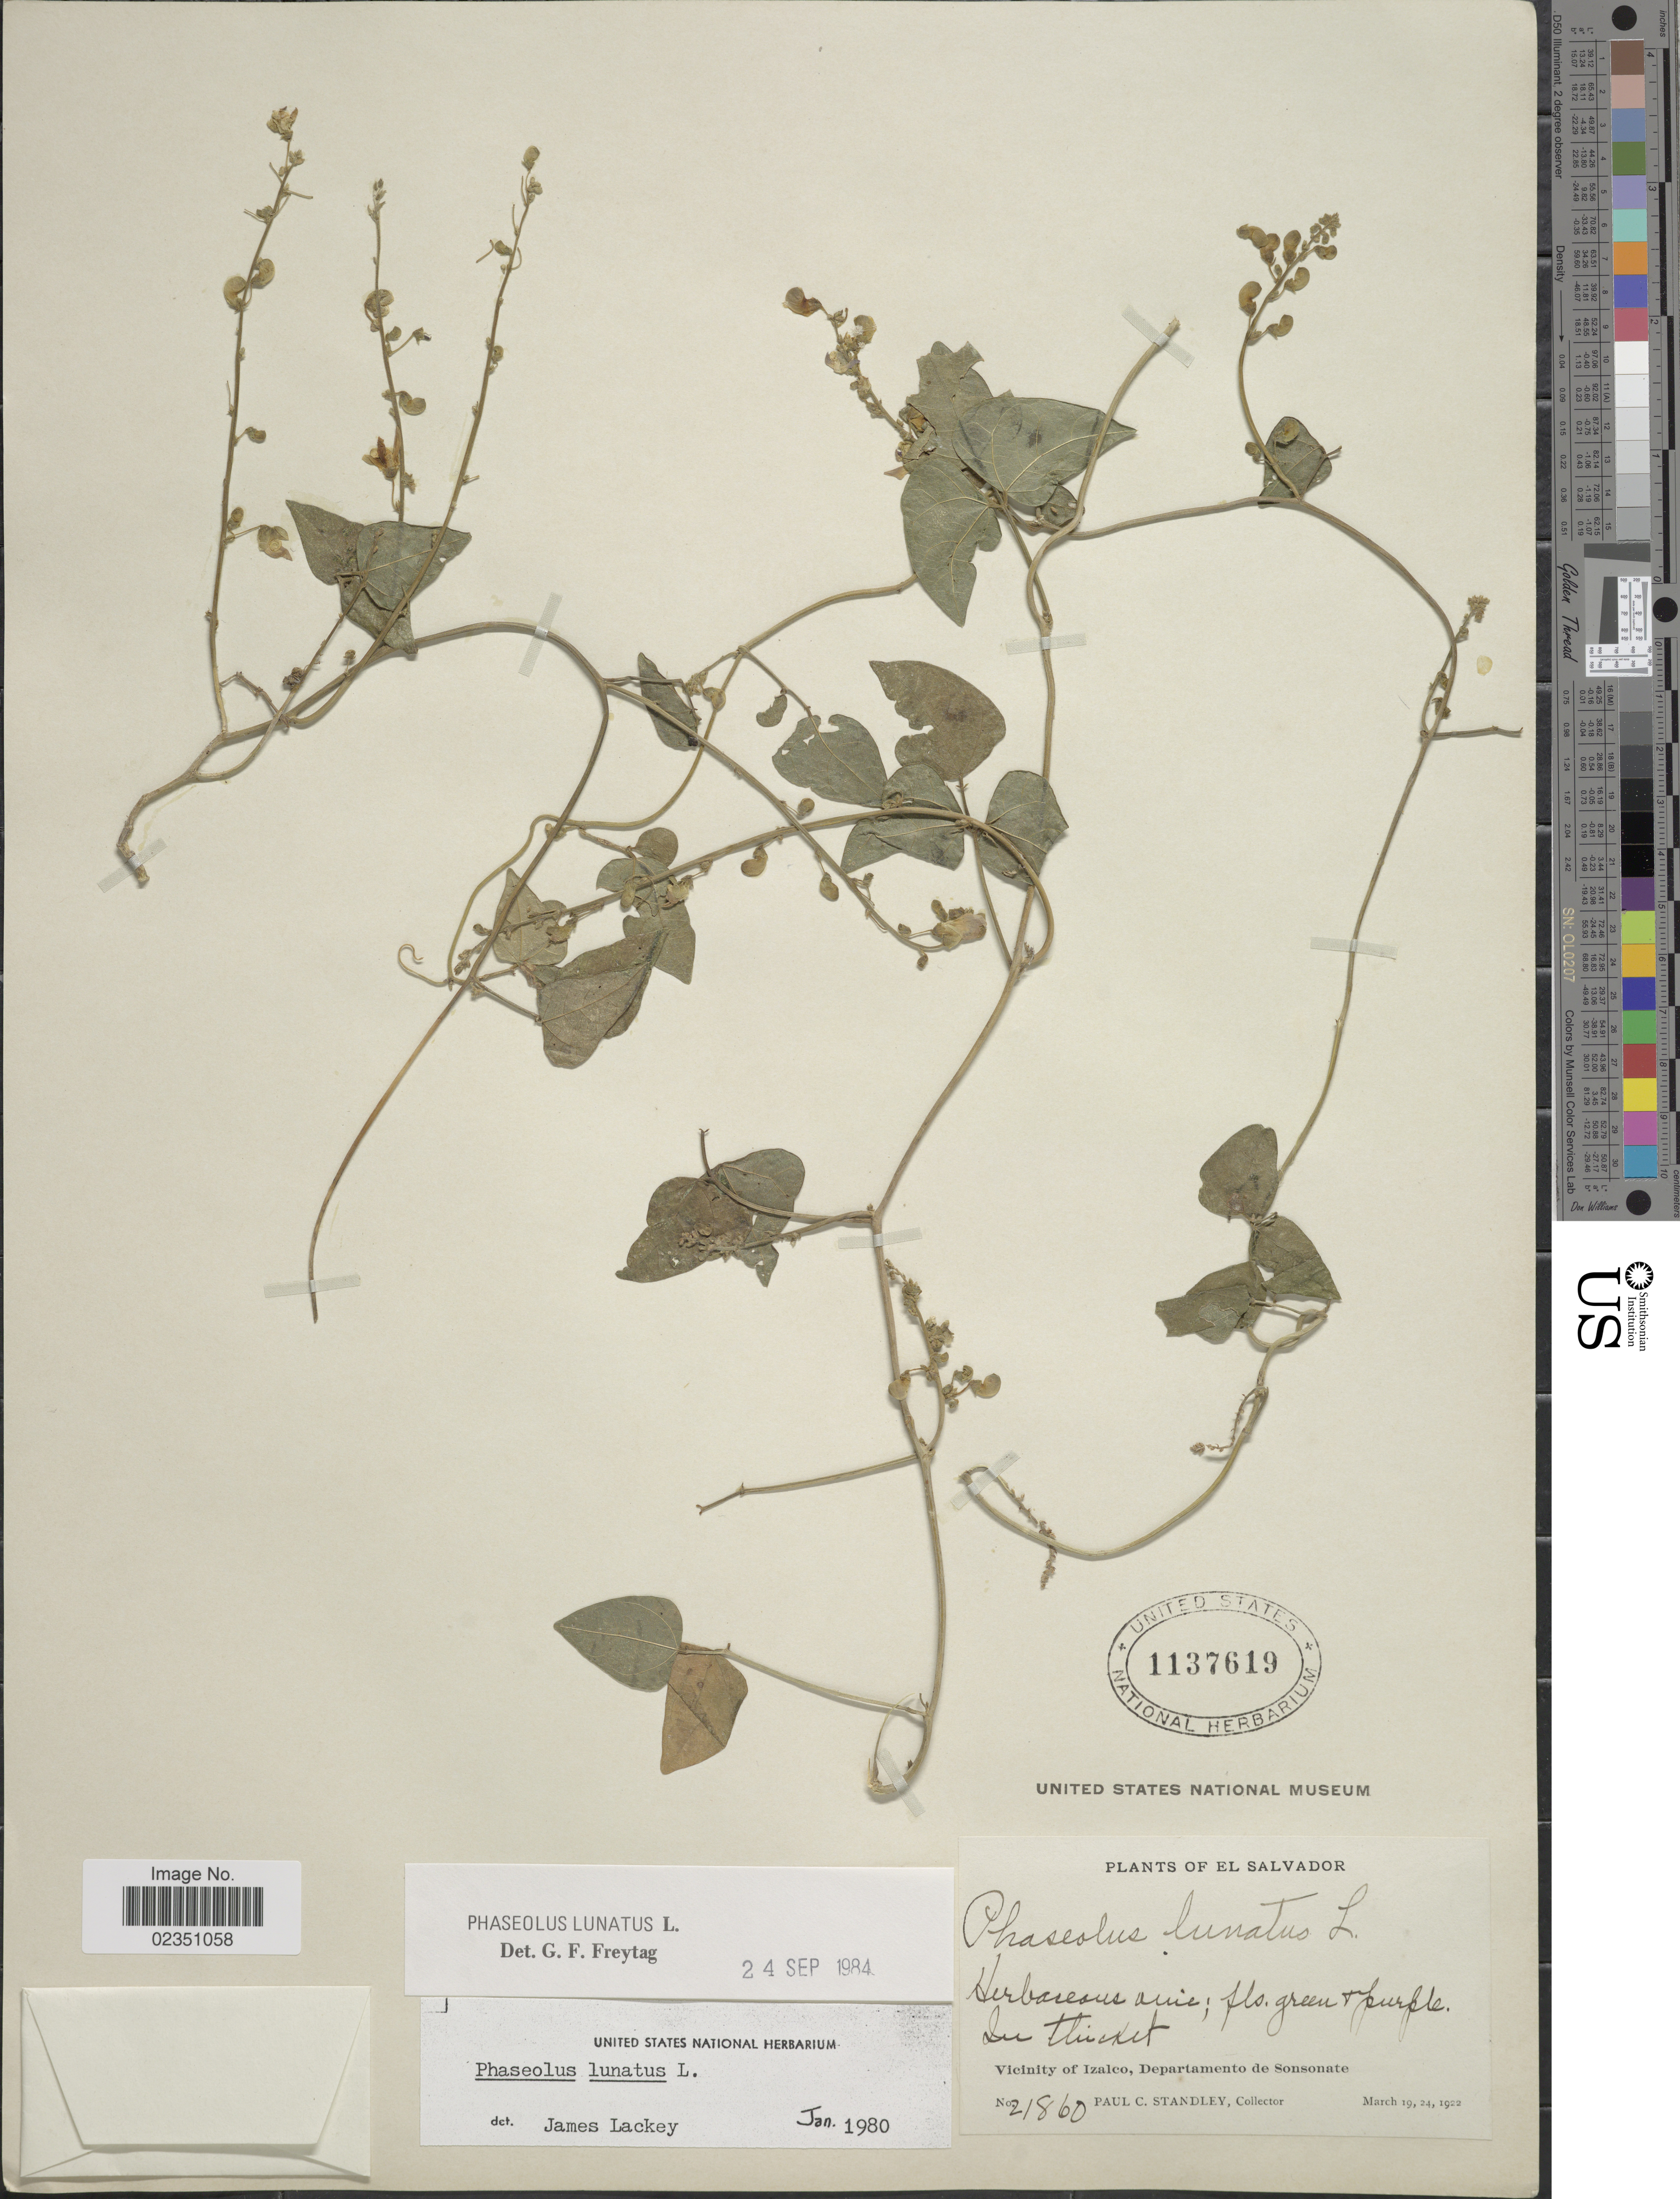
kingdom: Plantae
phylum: Tracheophyta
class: Magnoliopsida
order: Fabales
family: Fabaceae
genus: Phaseolus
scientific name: Phaseolus lunatus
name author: L.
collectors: P. C. Standley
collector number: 21860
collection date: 1922-03-19/1922-03-24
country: El Salvador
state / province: Sonsonate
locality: In thicket, Vicinity of Izalco, Departamento de Sonsonate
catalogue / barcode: US 1137619